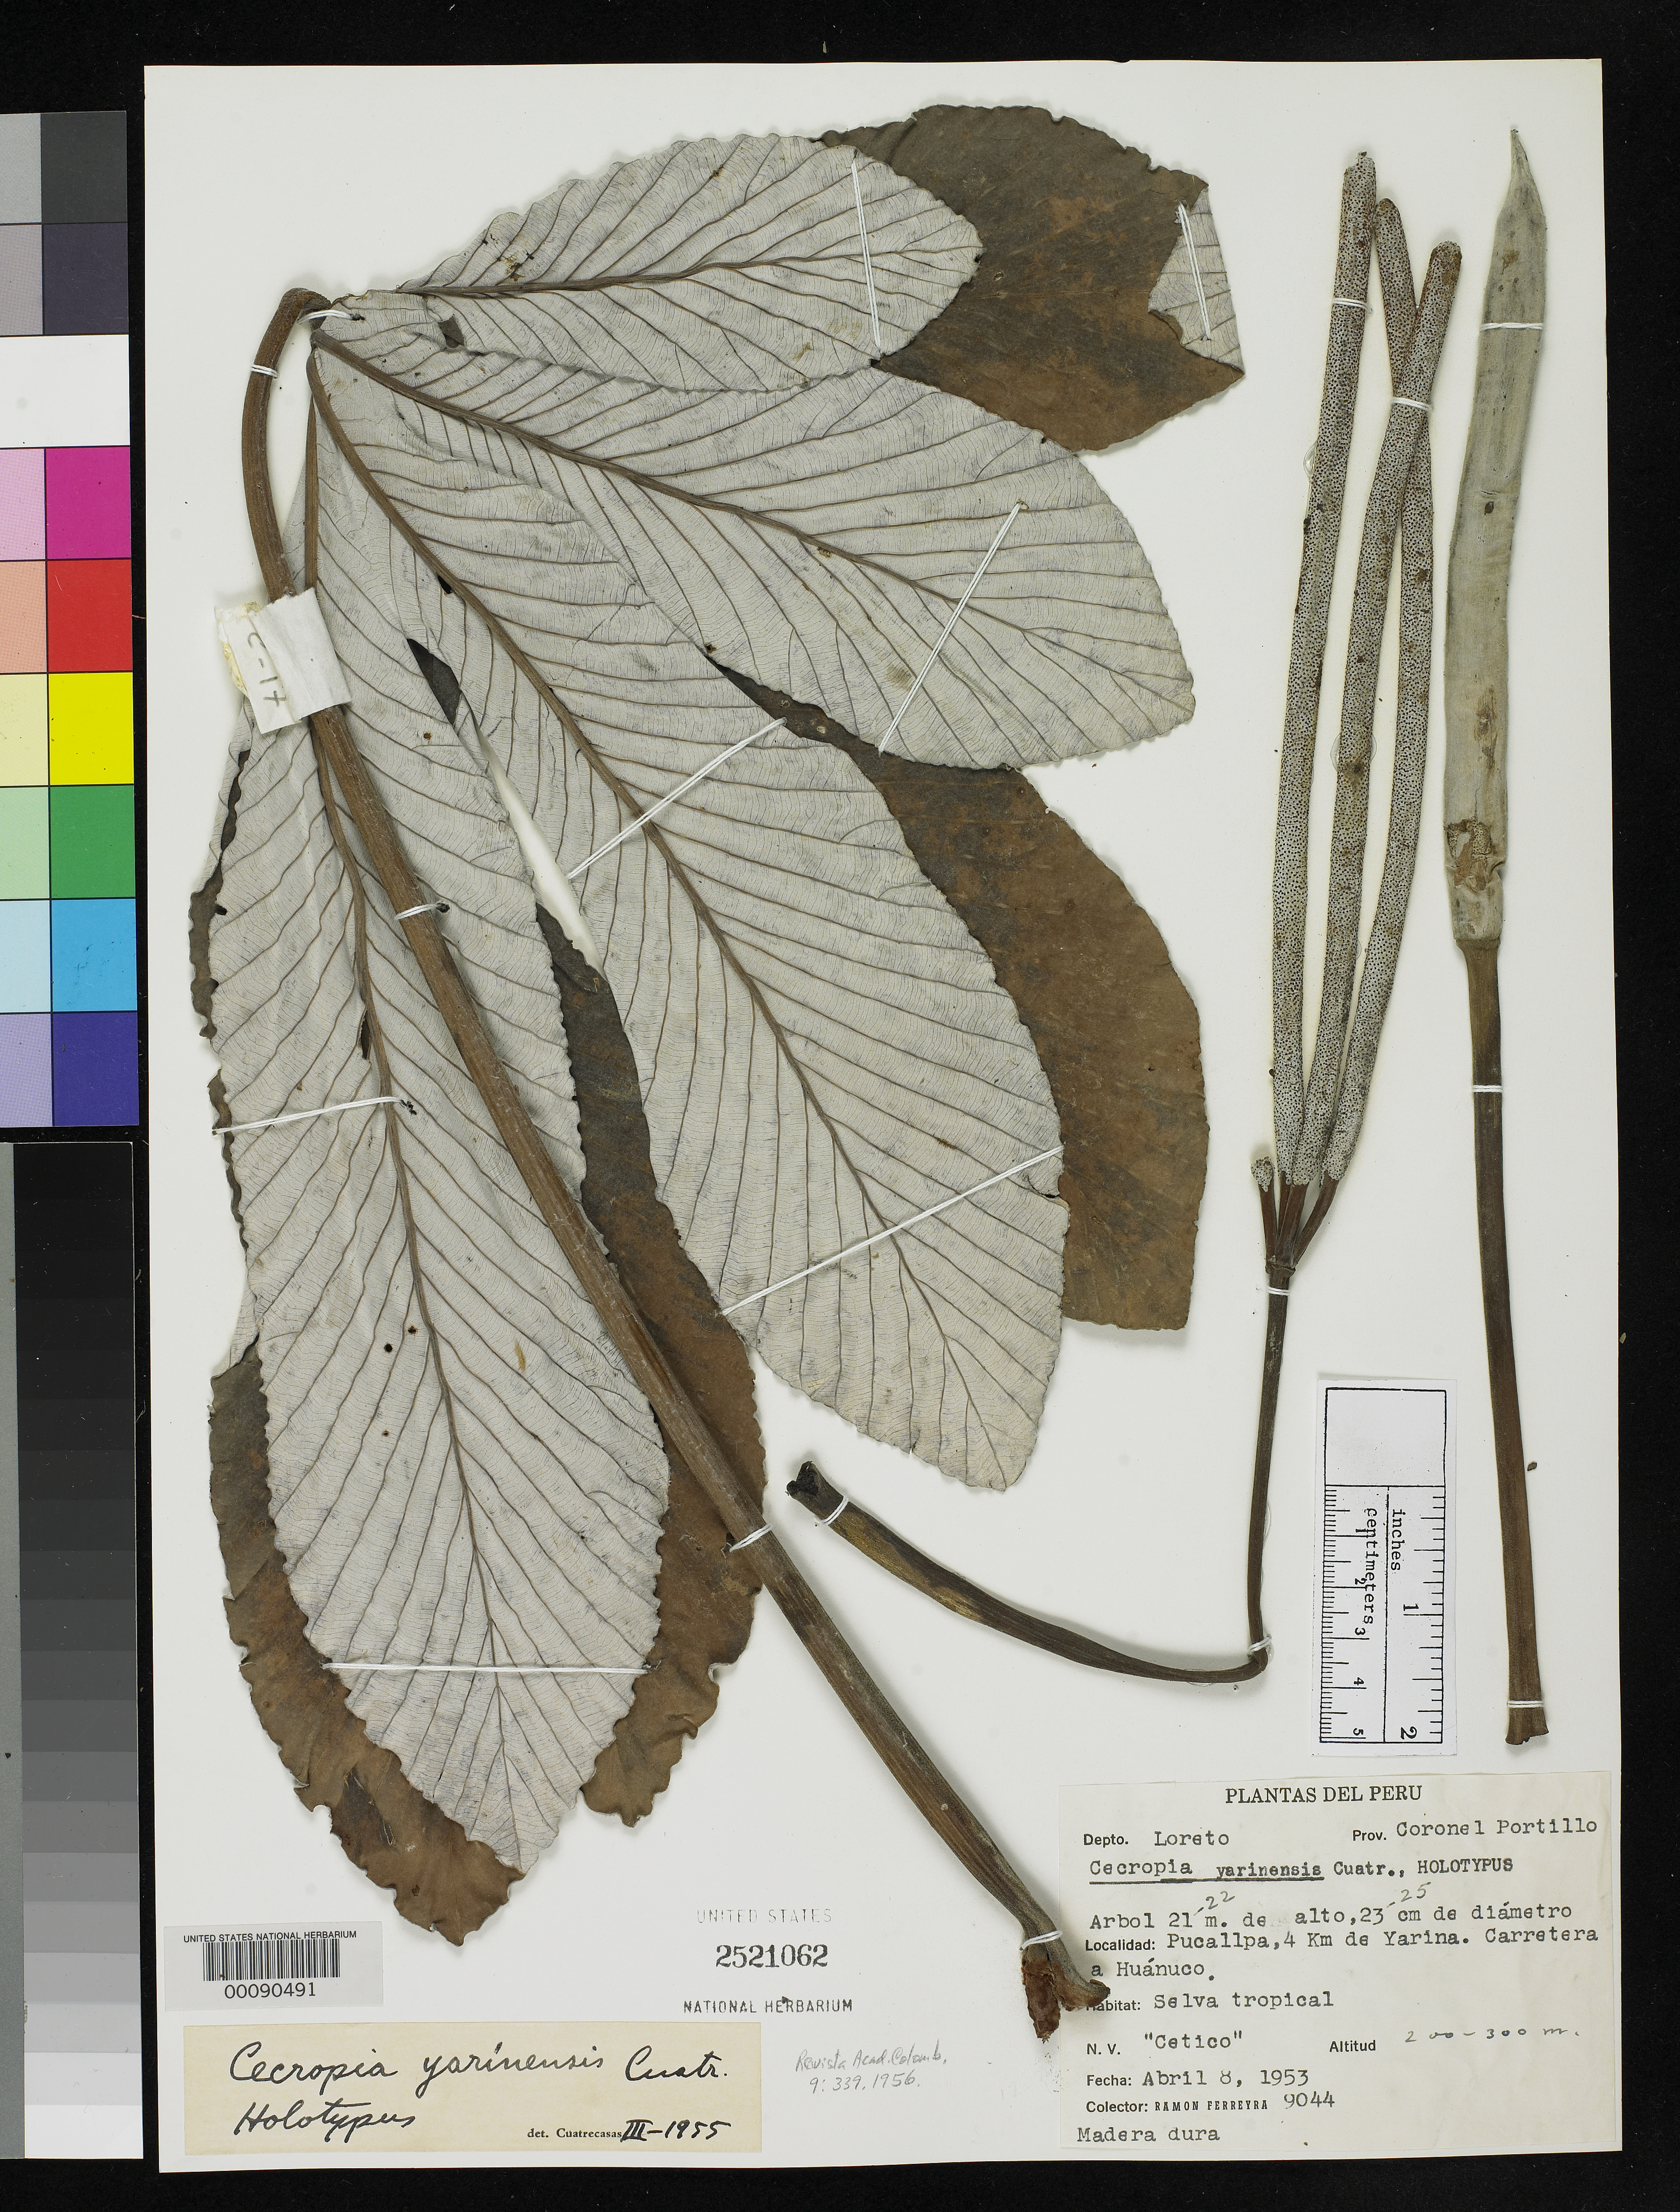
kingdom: Plantae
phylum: Tracheophyta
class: Magnoliopsida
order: Rosales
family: Urticaceae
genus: Cecropia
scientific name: Cecropia yarinensis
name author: Cuatrec.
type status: Holotype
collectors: R. A. Ferreyra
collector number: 9044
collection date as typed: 08 Apr 1953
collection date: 1953-04-08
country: Peru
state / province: Ucayali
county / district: Coronel Portillo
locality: Pucallpa, Yarina.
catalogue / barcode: US 2521062